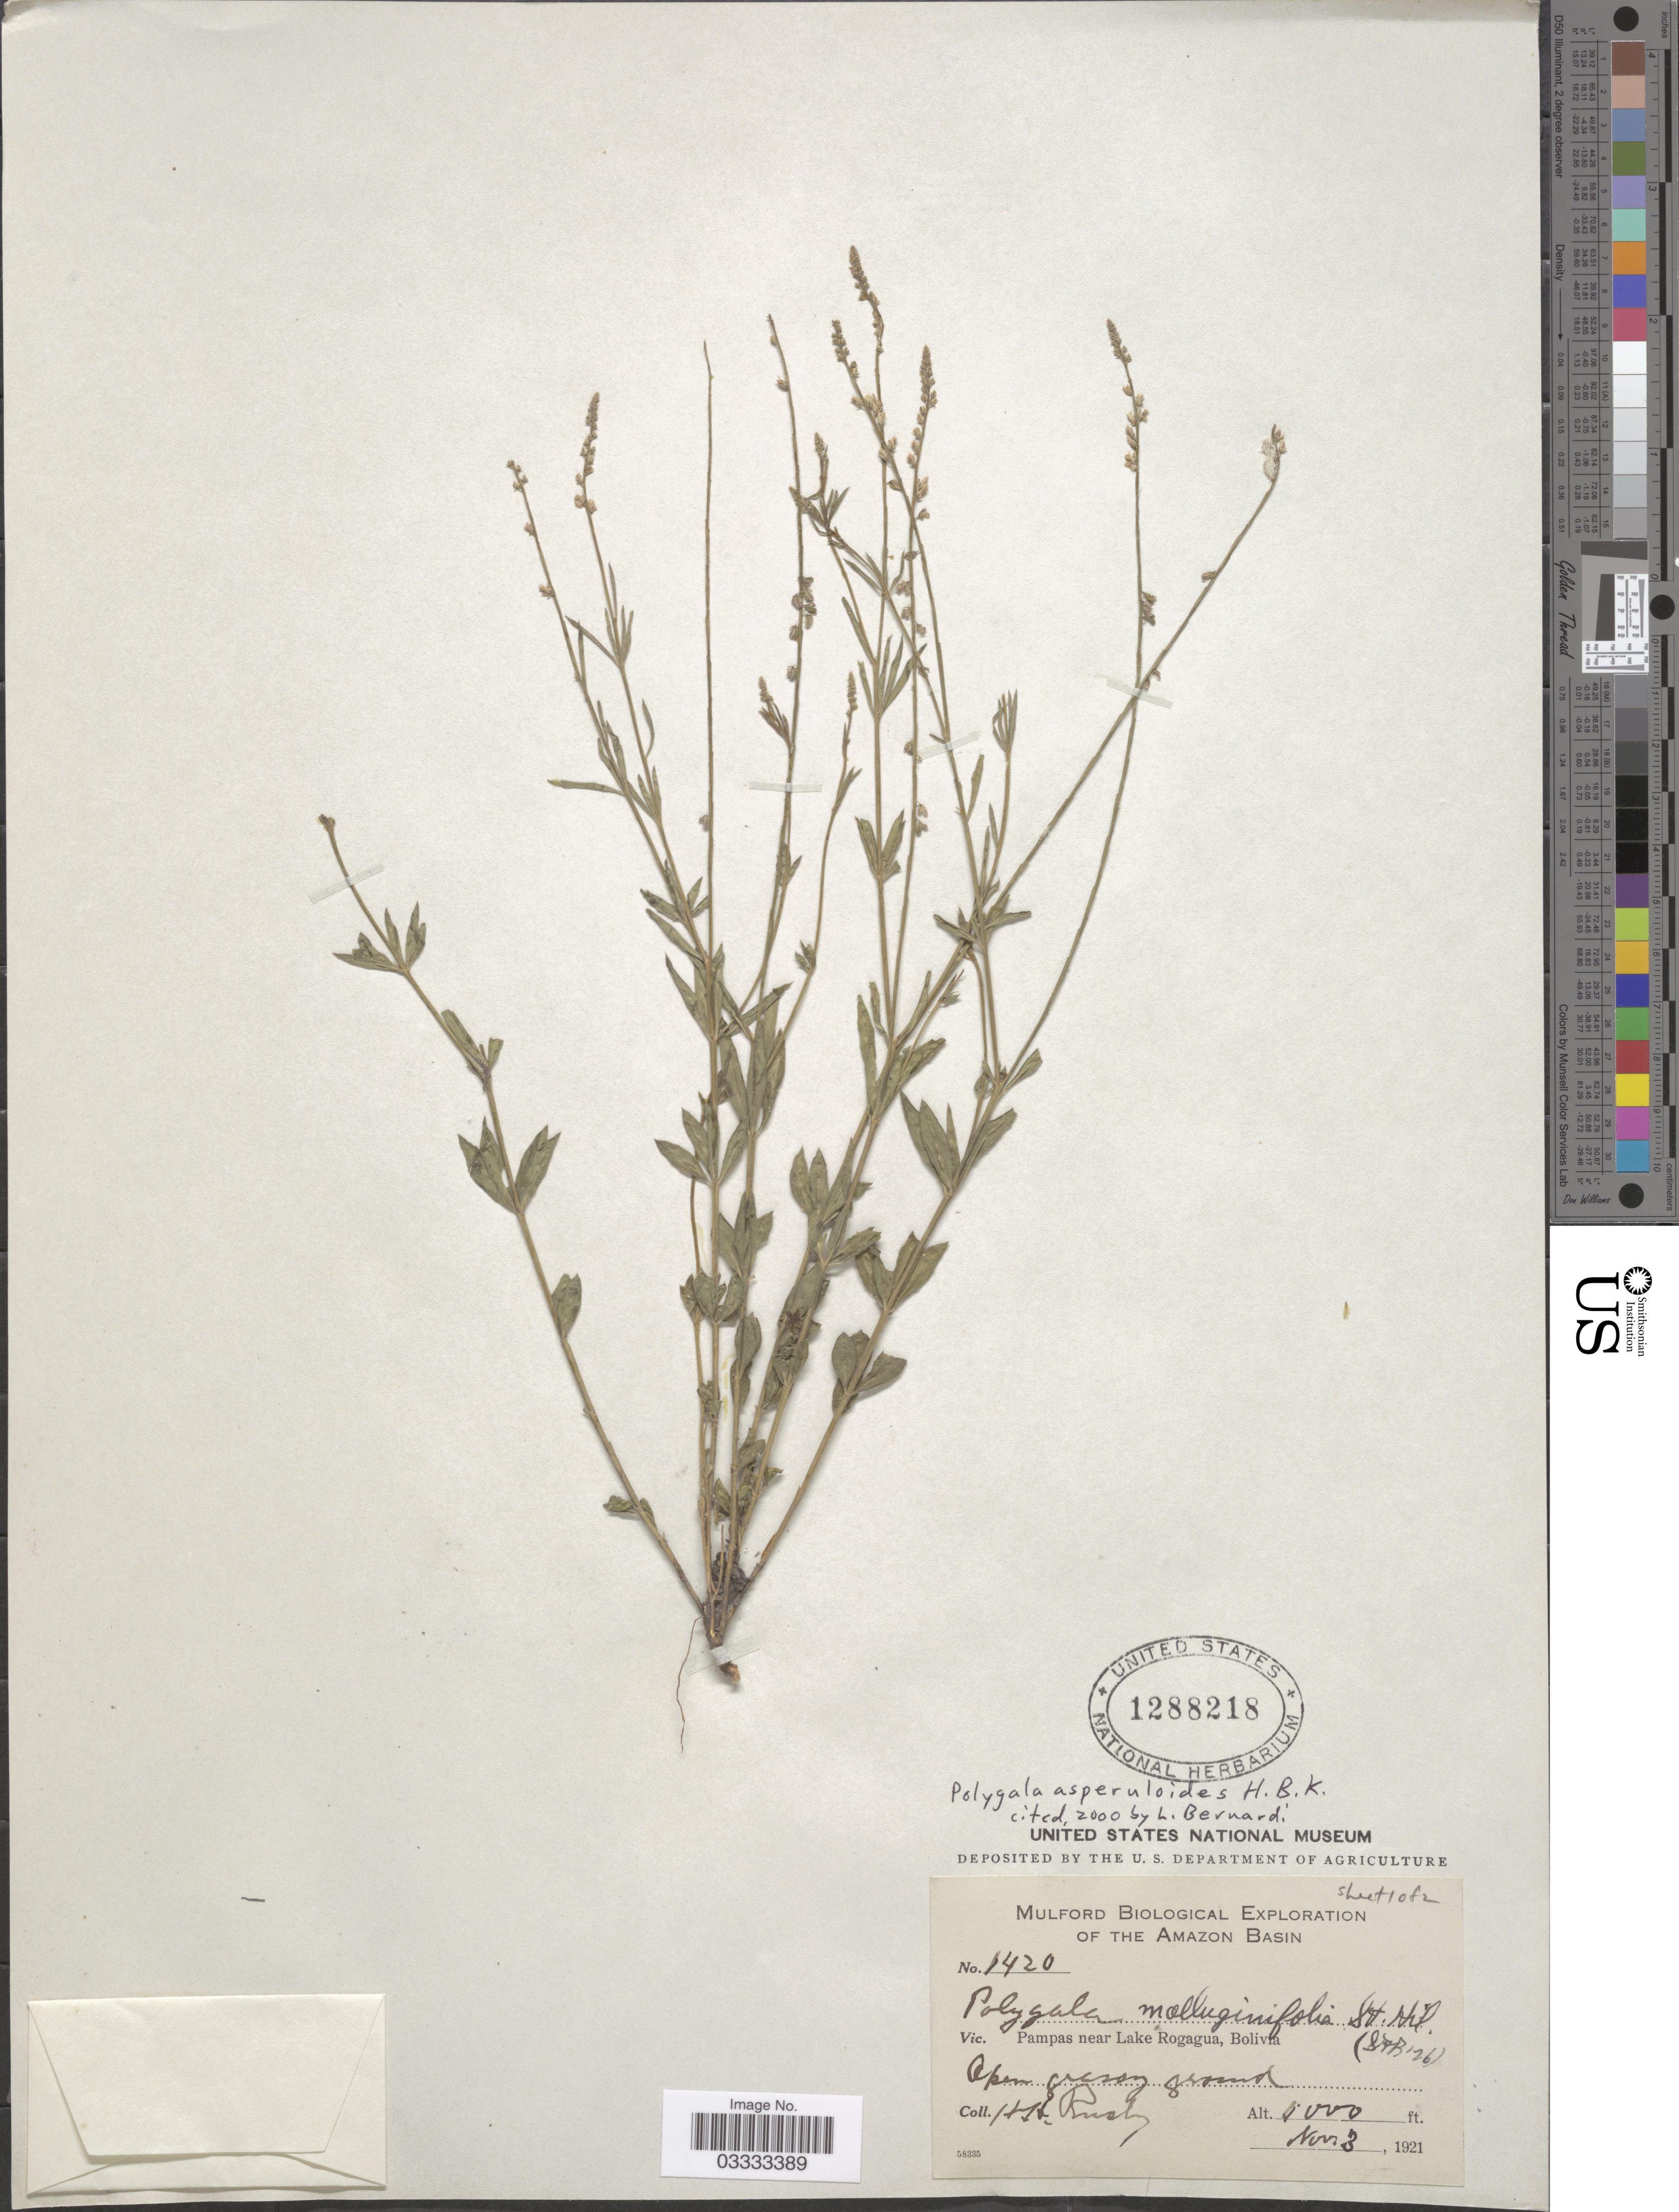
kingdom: Plantae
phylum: Tracheophyta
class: Magnoliopsida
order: Fabales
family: Polygalaceae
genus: Polygala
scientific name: Polygala asperuloides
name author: Kunth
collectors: H. H. Rusby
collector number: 1420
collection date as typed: Nov. 3, 1921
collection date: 1921-11-03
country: Bolivia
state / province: Beni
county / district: José Ballivián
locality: Pampas near Lake Rogagua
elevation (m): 305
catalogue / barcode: US 1288218